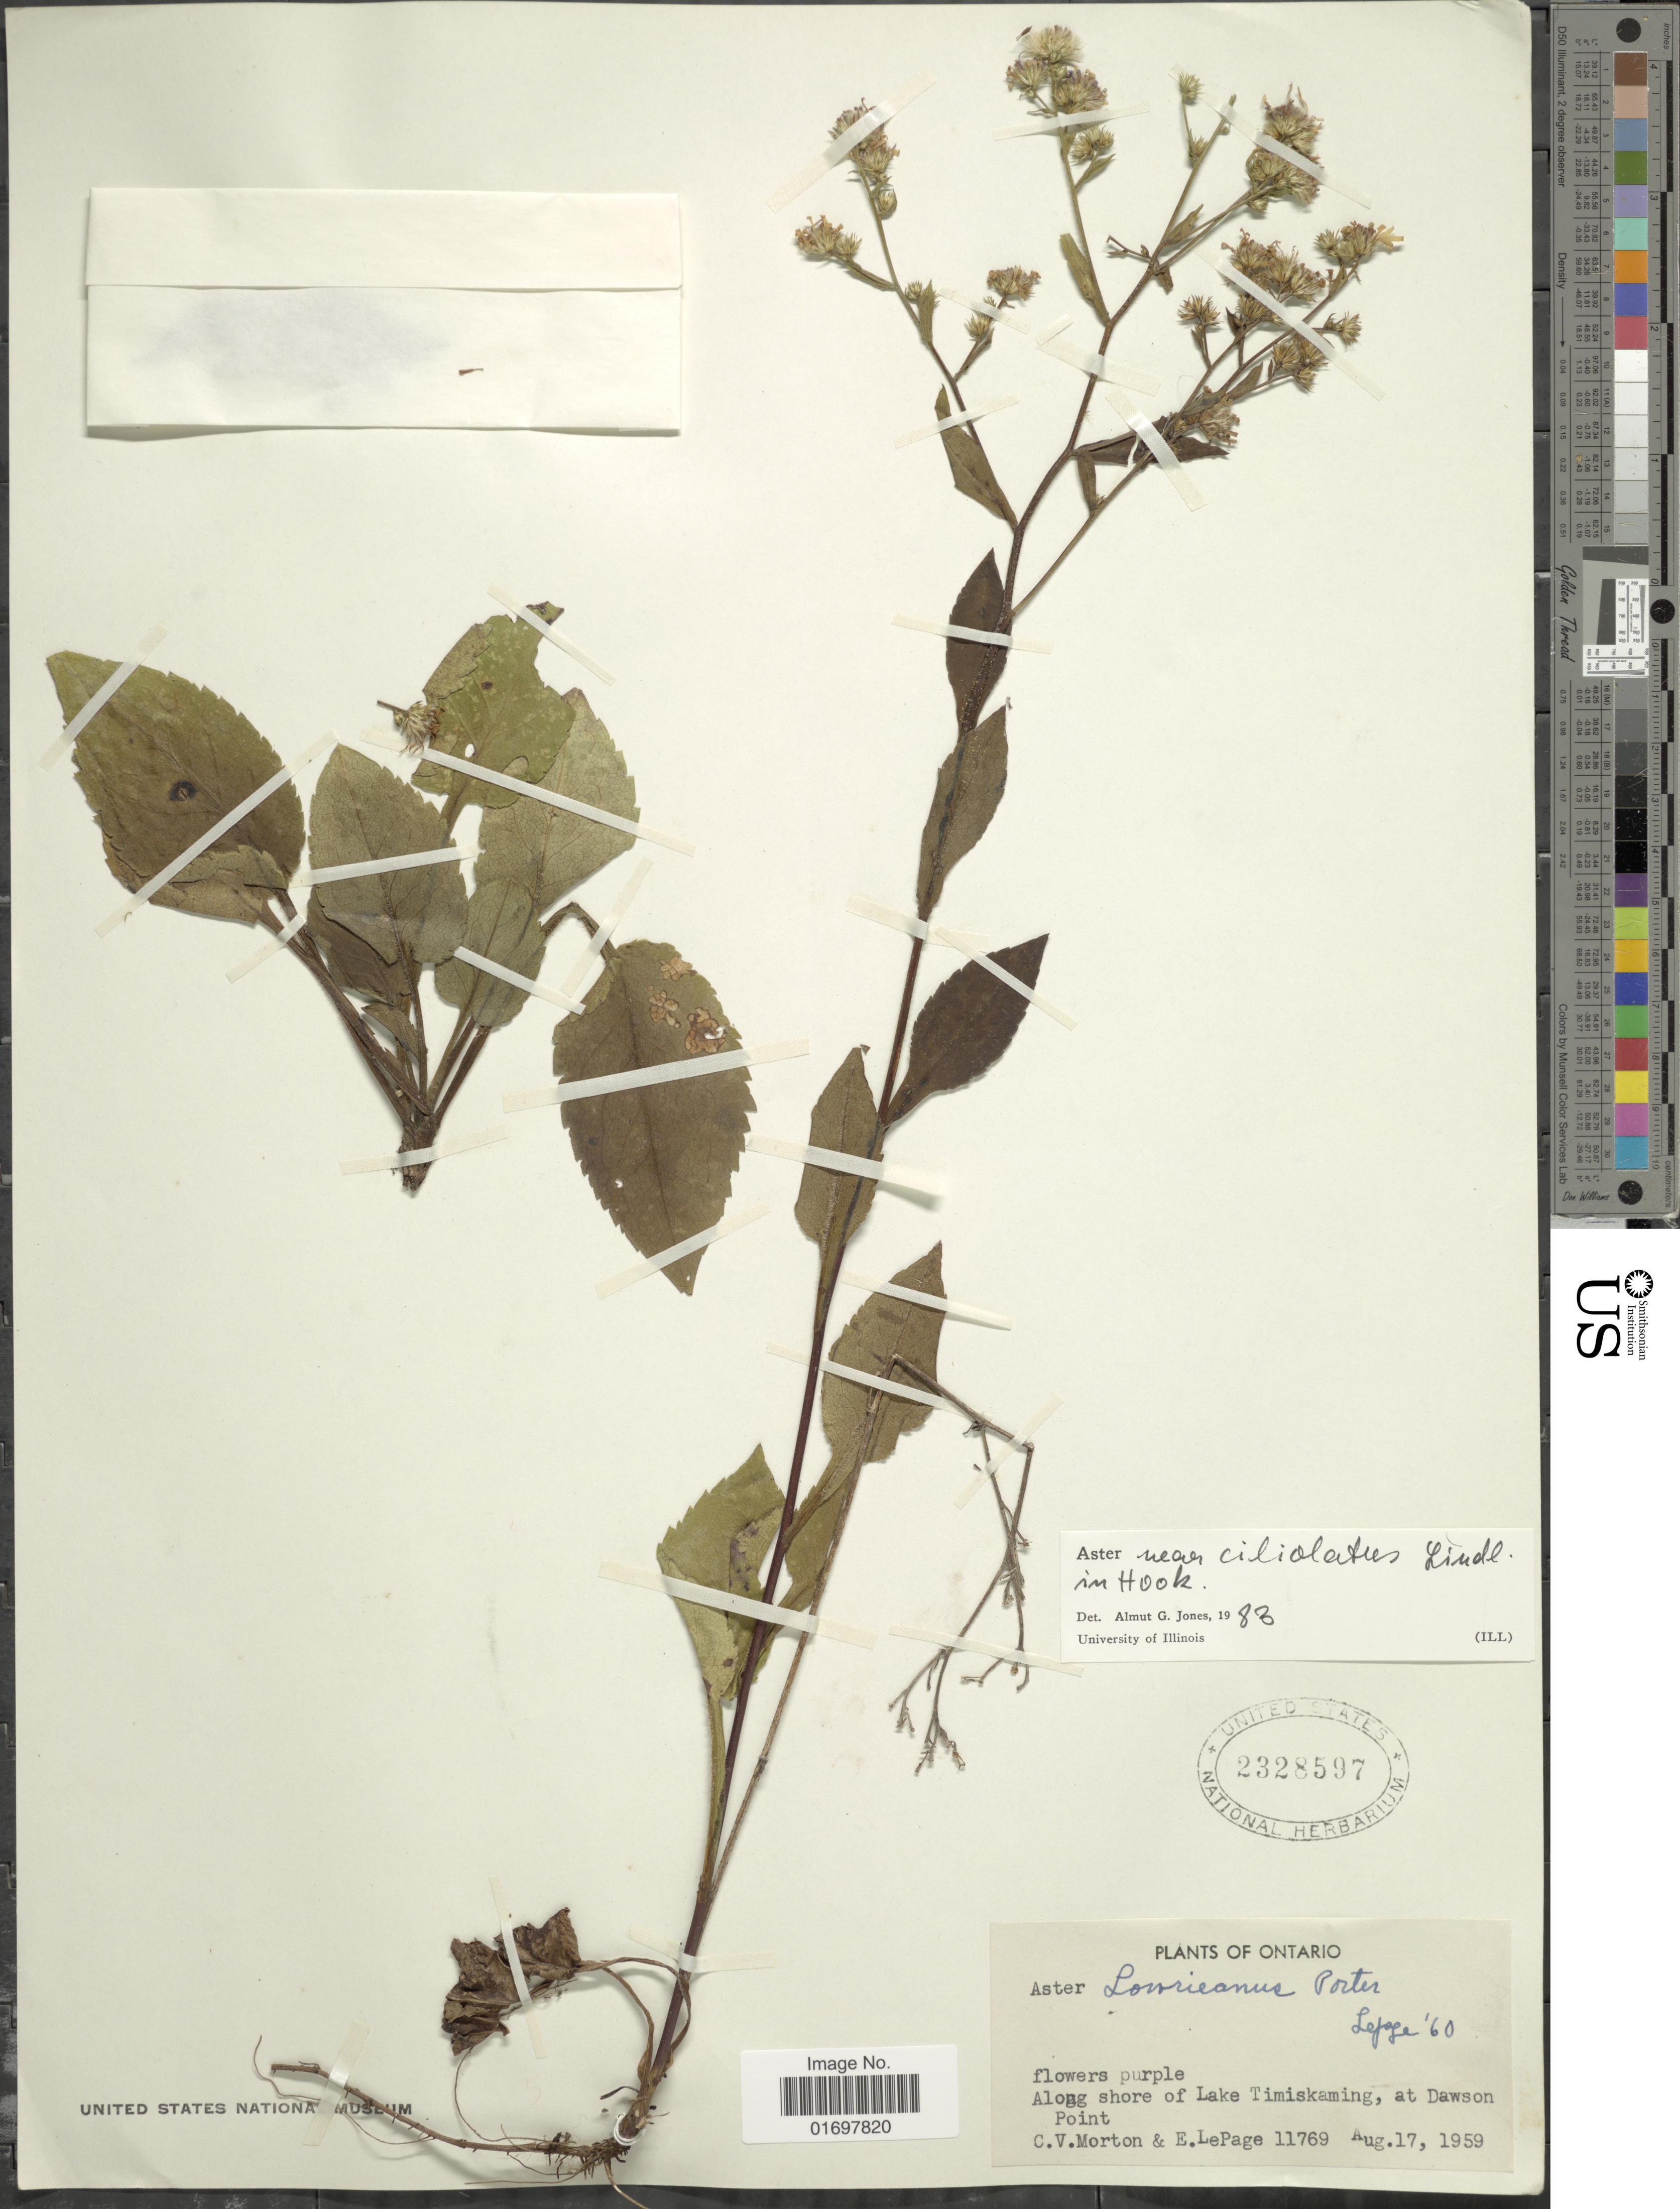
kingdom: Plantae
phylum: Tracheophyta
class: Magnoliopsida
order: Asterales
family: Asteraceae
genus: Symphyotrichum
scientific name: Symphyotrichum ciliolatum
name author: (Lindl.) Á. Löve & D. Löve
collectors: C. V. Morton & E. Lepage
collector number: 11769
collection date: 1959-08-17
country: Canada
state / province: Ontario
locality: Along shore of Lake Timiskaming, at Dawson Point.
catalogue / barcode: US 2328597